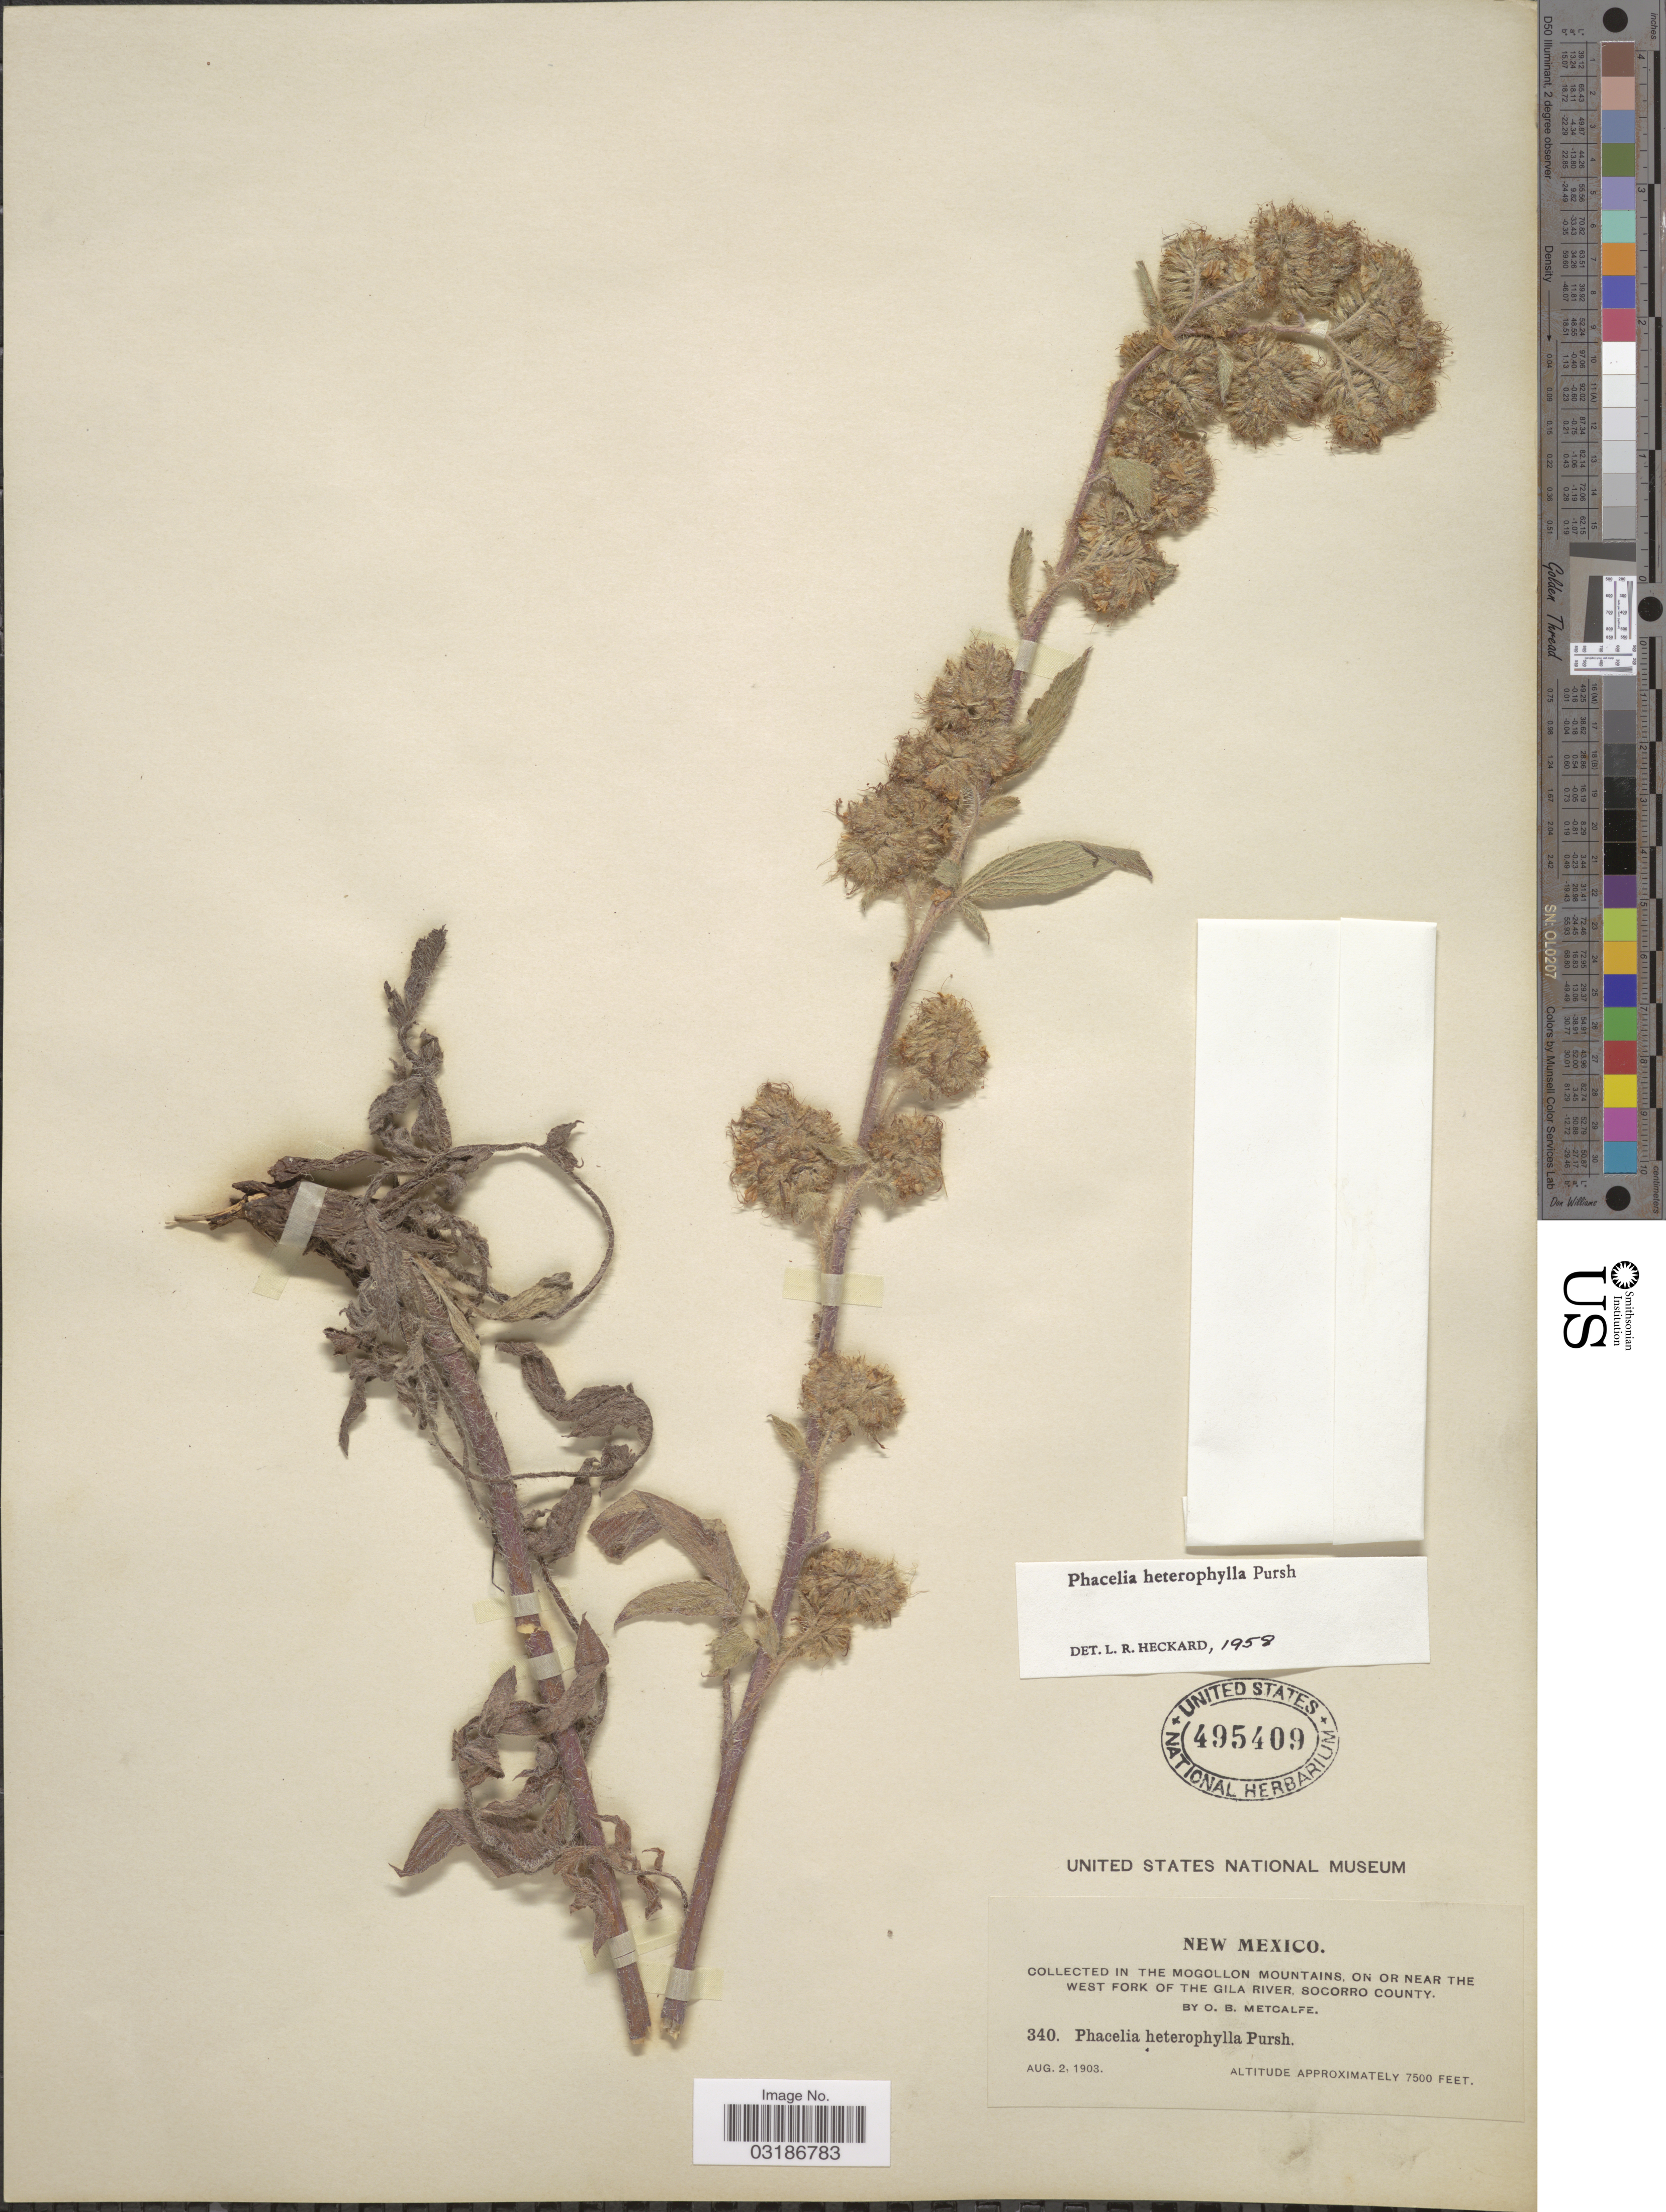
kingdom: Plantae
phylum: Tracheophyta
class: Magnoliopsida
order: Boraginales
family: Hydrophyllaceae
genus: Phacelia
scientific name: Phacelia heterophylla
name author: Pursh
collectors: O. B. Metcalfe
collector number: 340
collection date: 1903-08-02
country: United States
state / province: New Mexico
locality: Collected in the Mogollon Mountains, on or near the West Fork of the Gila River, Socorro County.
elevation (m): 2286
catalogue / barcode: US 495409